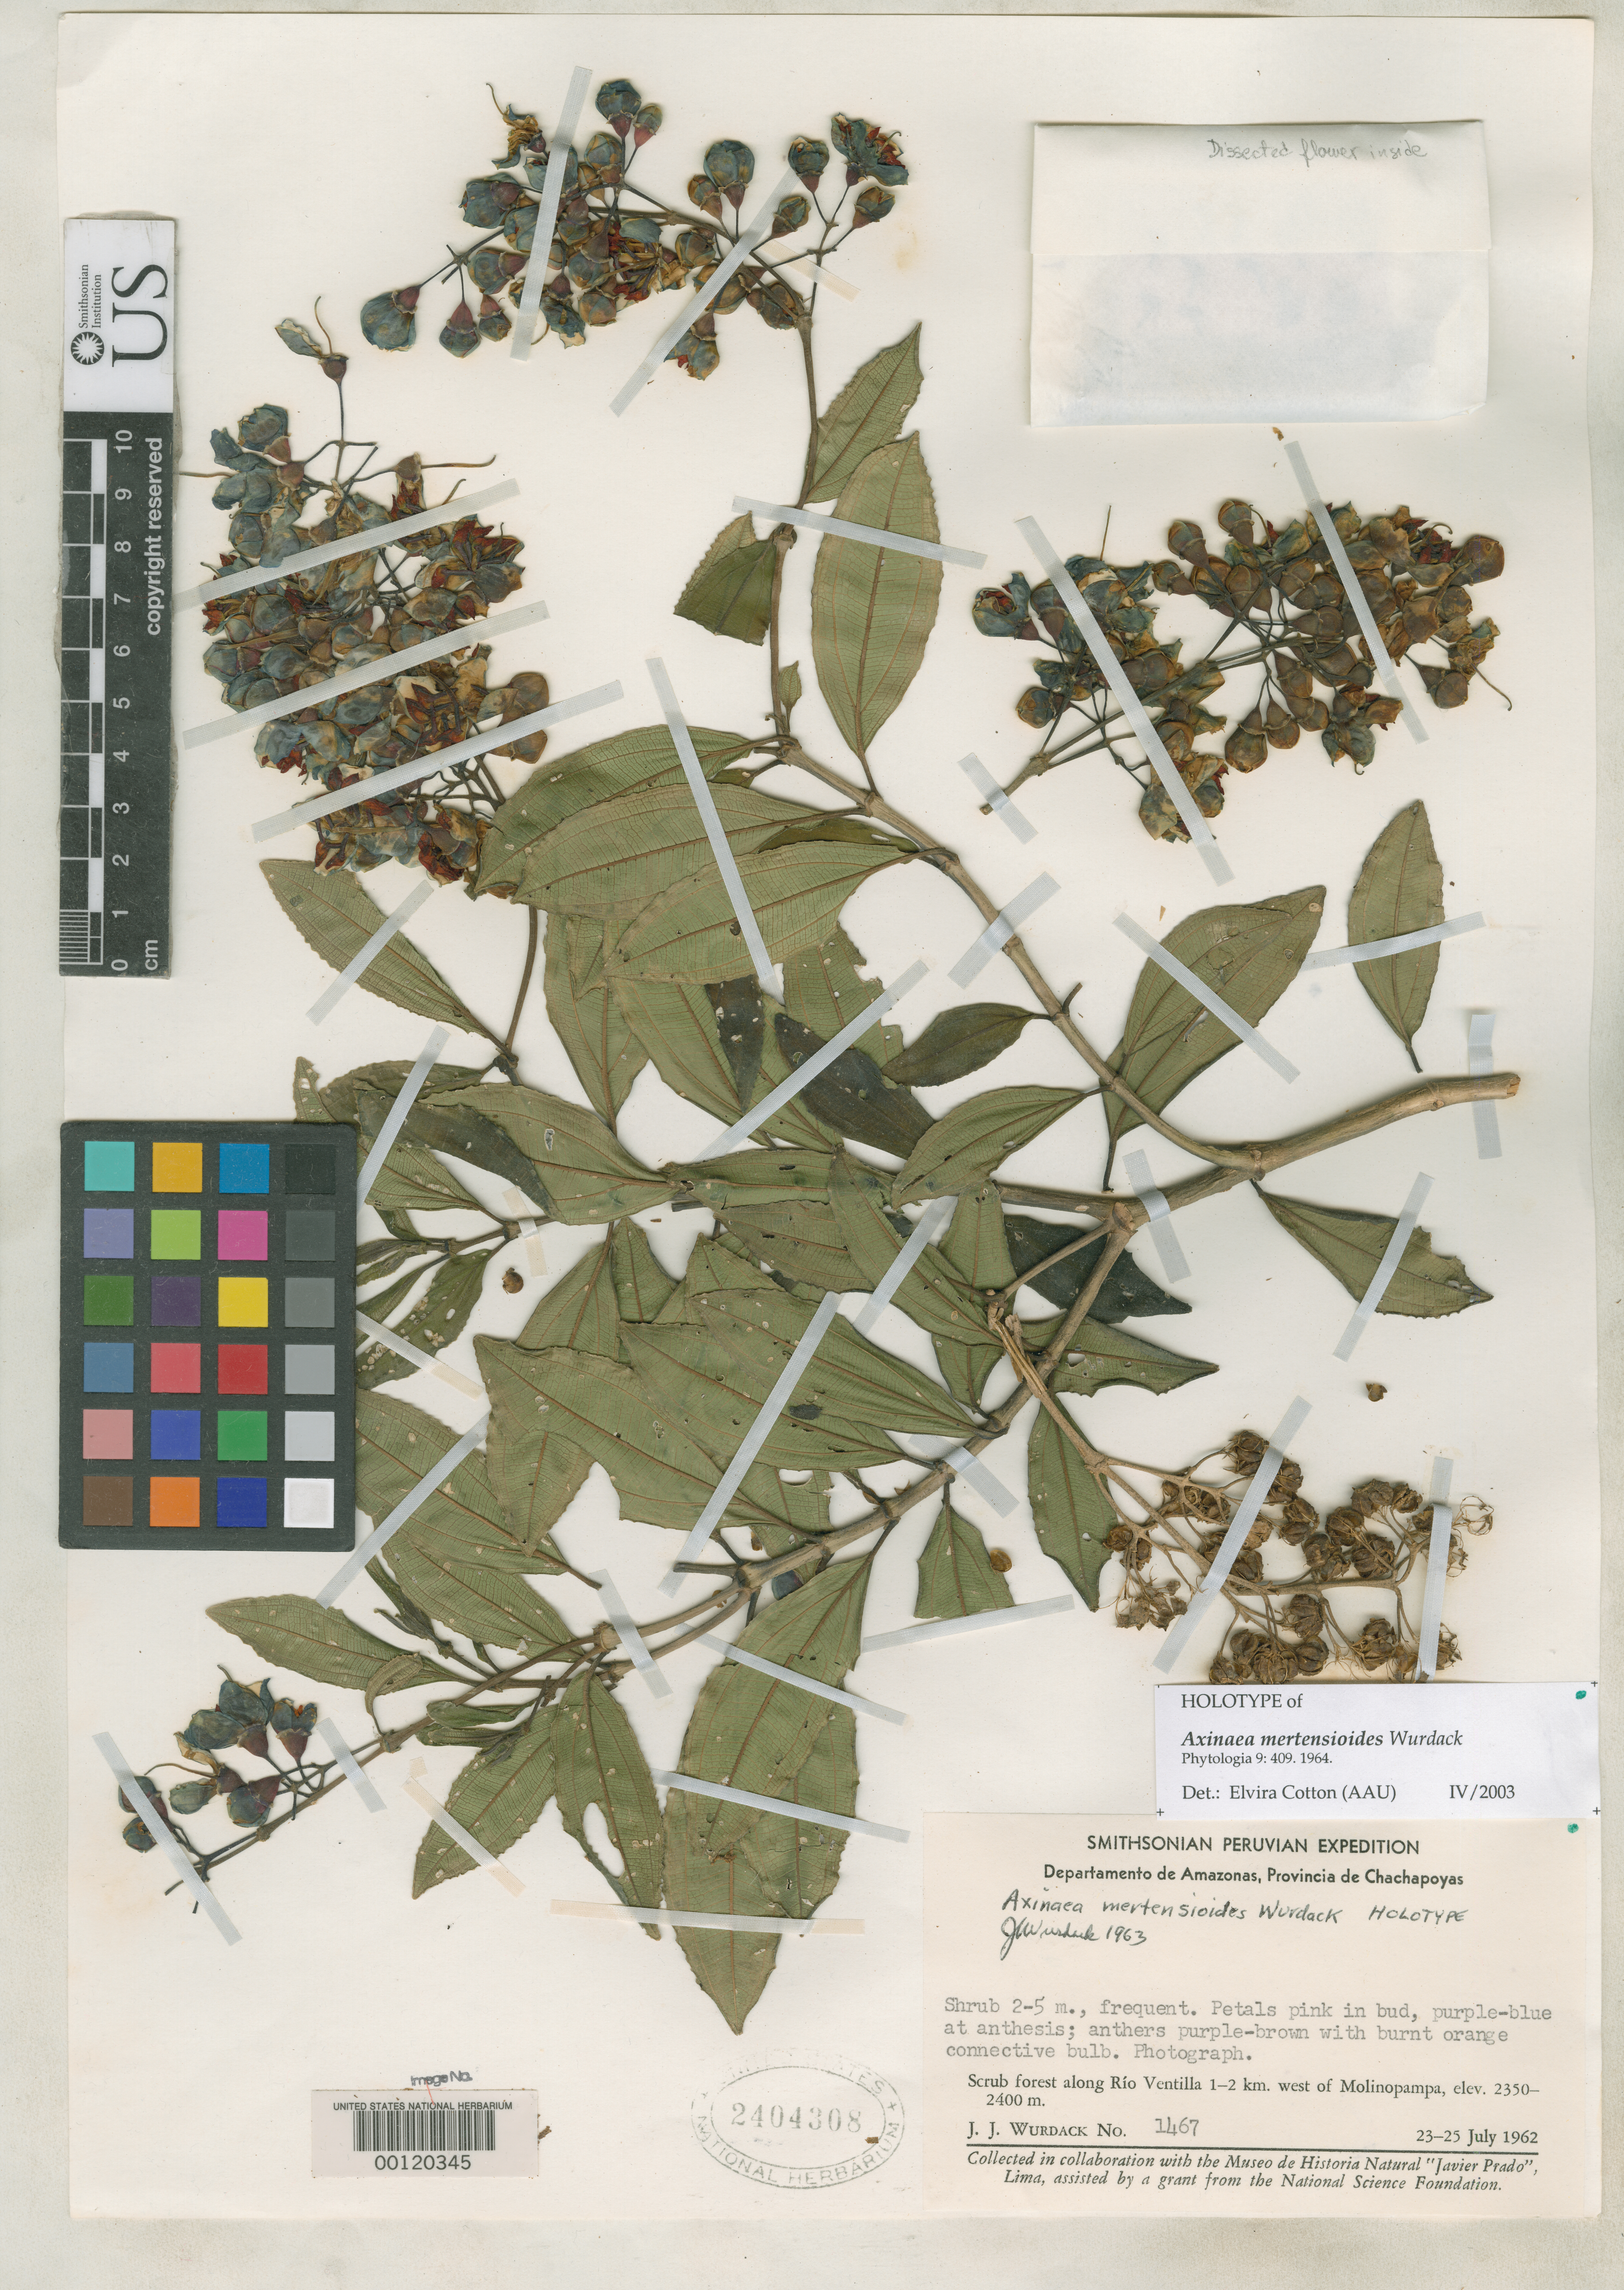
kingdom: Plantae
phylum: Tracheophyta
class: Magnoliopsida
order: Myrtales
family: Melastomataceae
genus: Axinaea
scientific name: Axinaea mertensioides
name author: Wurdack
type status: Holotype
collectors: J. J. Wurdack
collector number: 1467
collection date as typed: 23 Jul 1962 to 25 Jul 1962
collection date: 1962-07-23/1962-07-25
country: Peru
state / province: Amazonas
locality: Molinopampa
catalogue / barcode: US 2404308